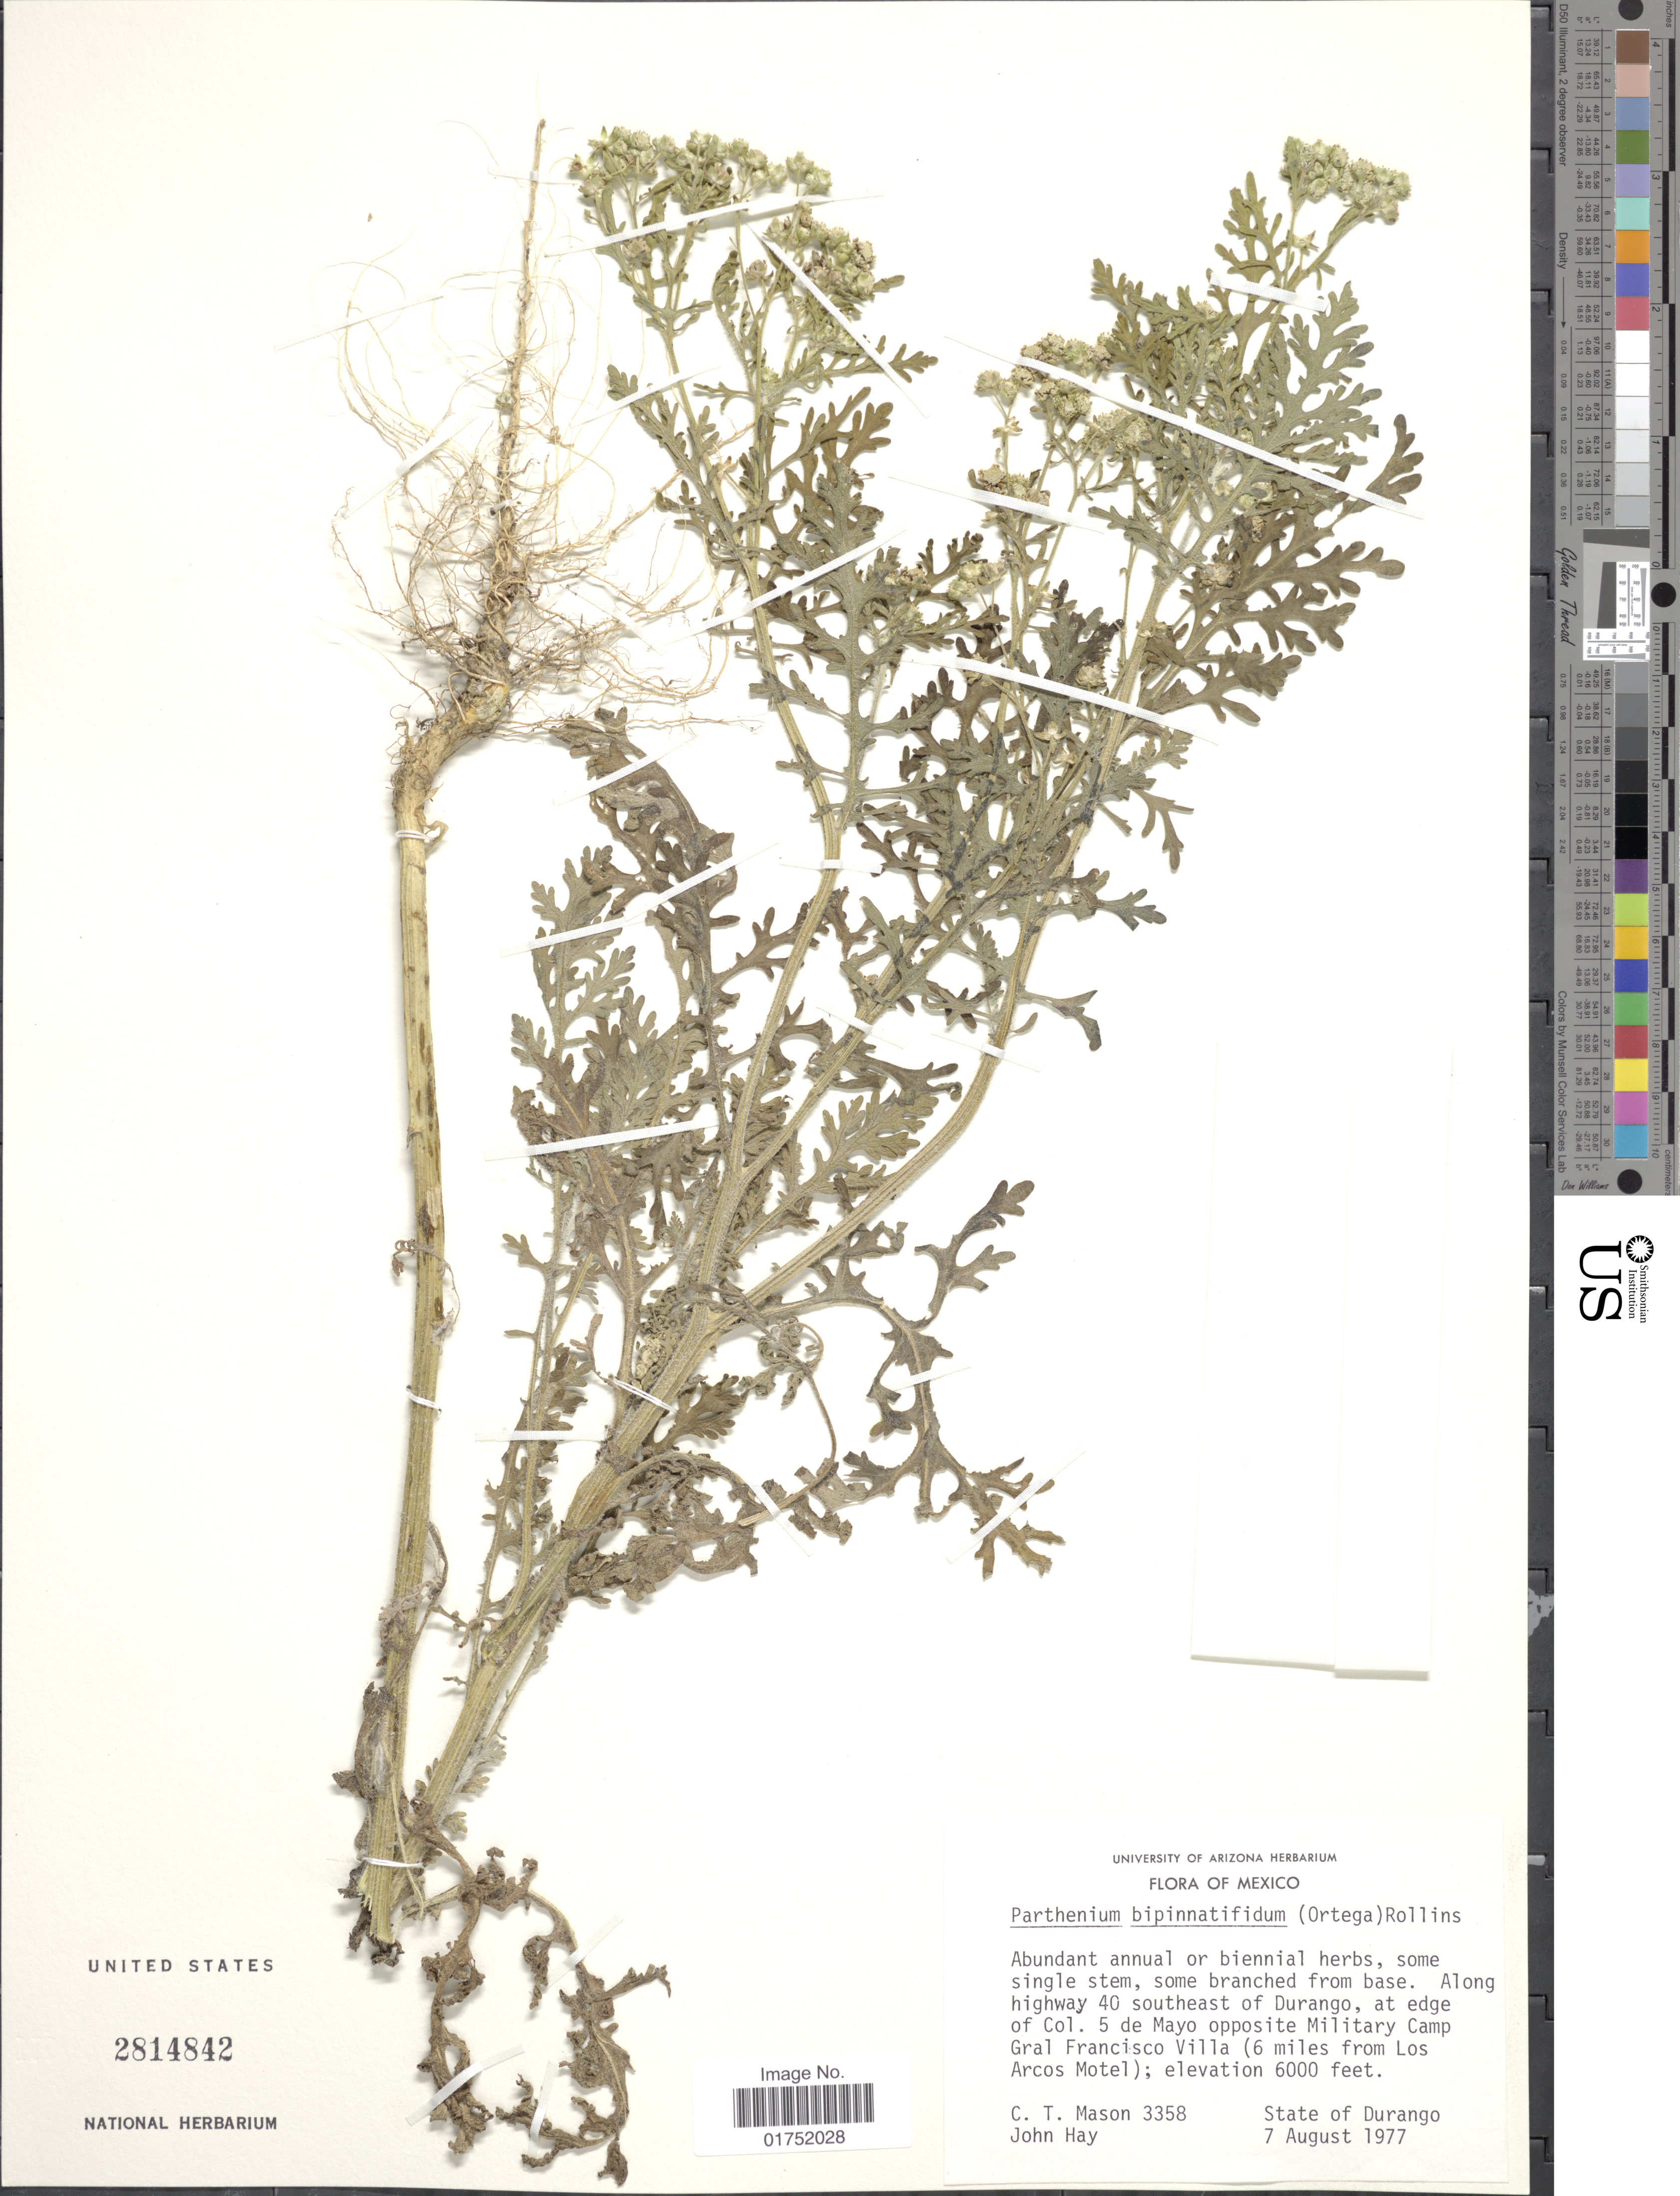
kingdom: Plantae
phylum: Tracheophyta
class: Magnoliopsida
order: Asterales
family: Asteraceae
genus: Parthenium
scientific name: Parthenium bipinnatifidum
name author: (Ortega) Rollins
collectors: C. T. Mason & J. Hay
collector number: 3358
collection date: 1977-08-07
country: Mexico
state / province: Durango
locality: Along highway 40 southeast of Durango, at edge of Col. 5 de Mayo opposite Military Camp Gral Francisco Villa (6 miles from Los Arcos Motel)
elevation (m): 1829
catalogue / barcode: US 2814842